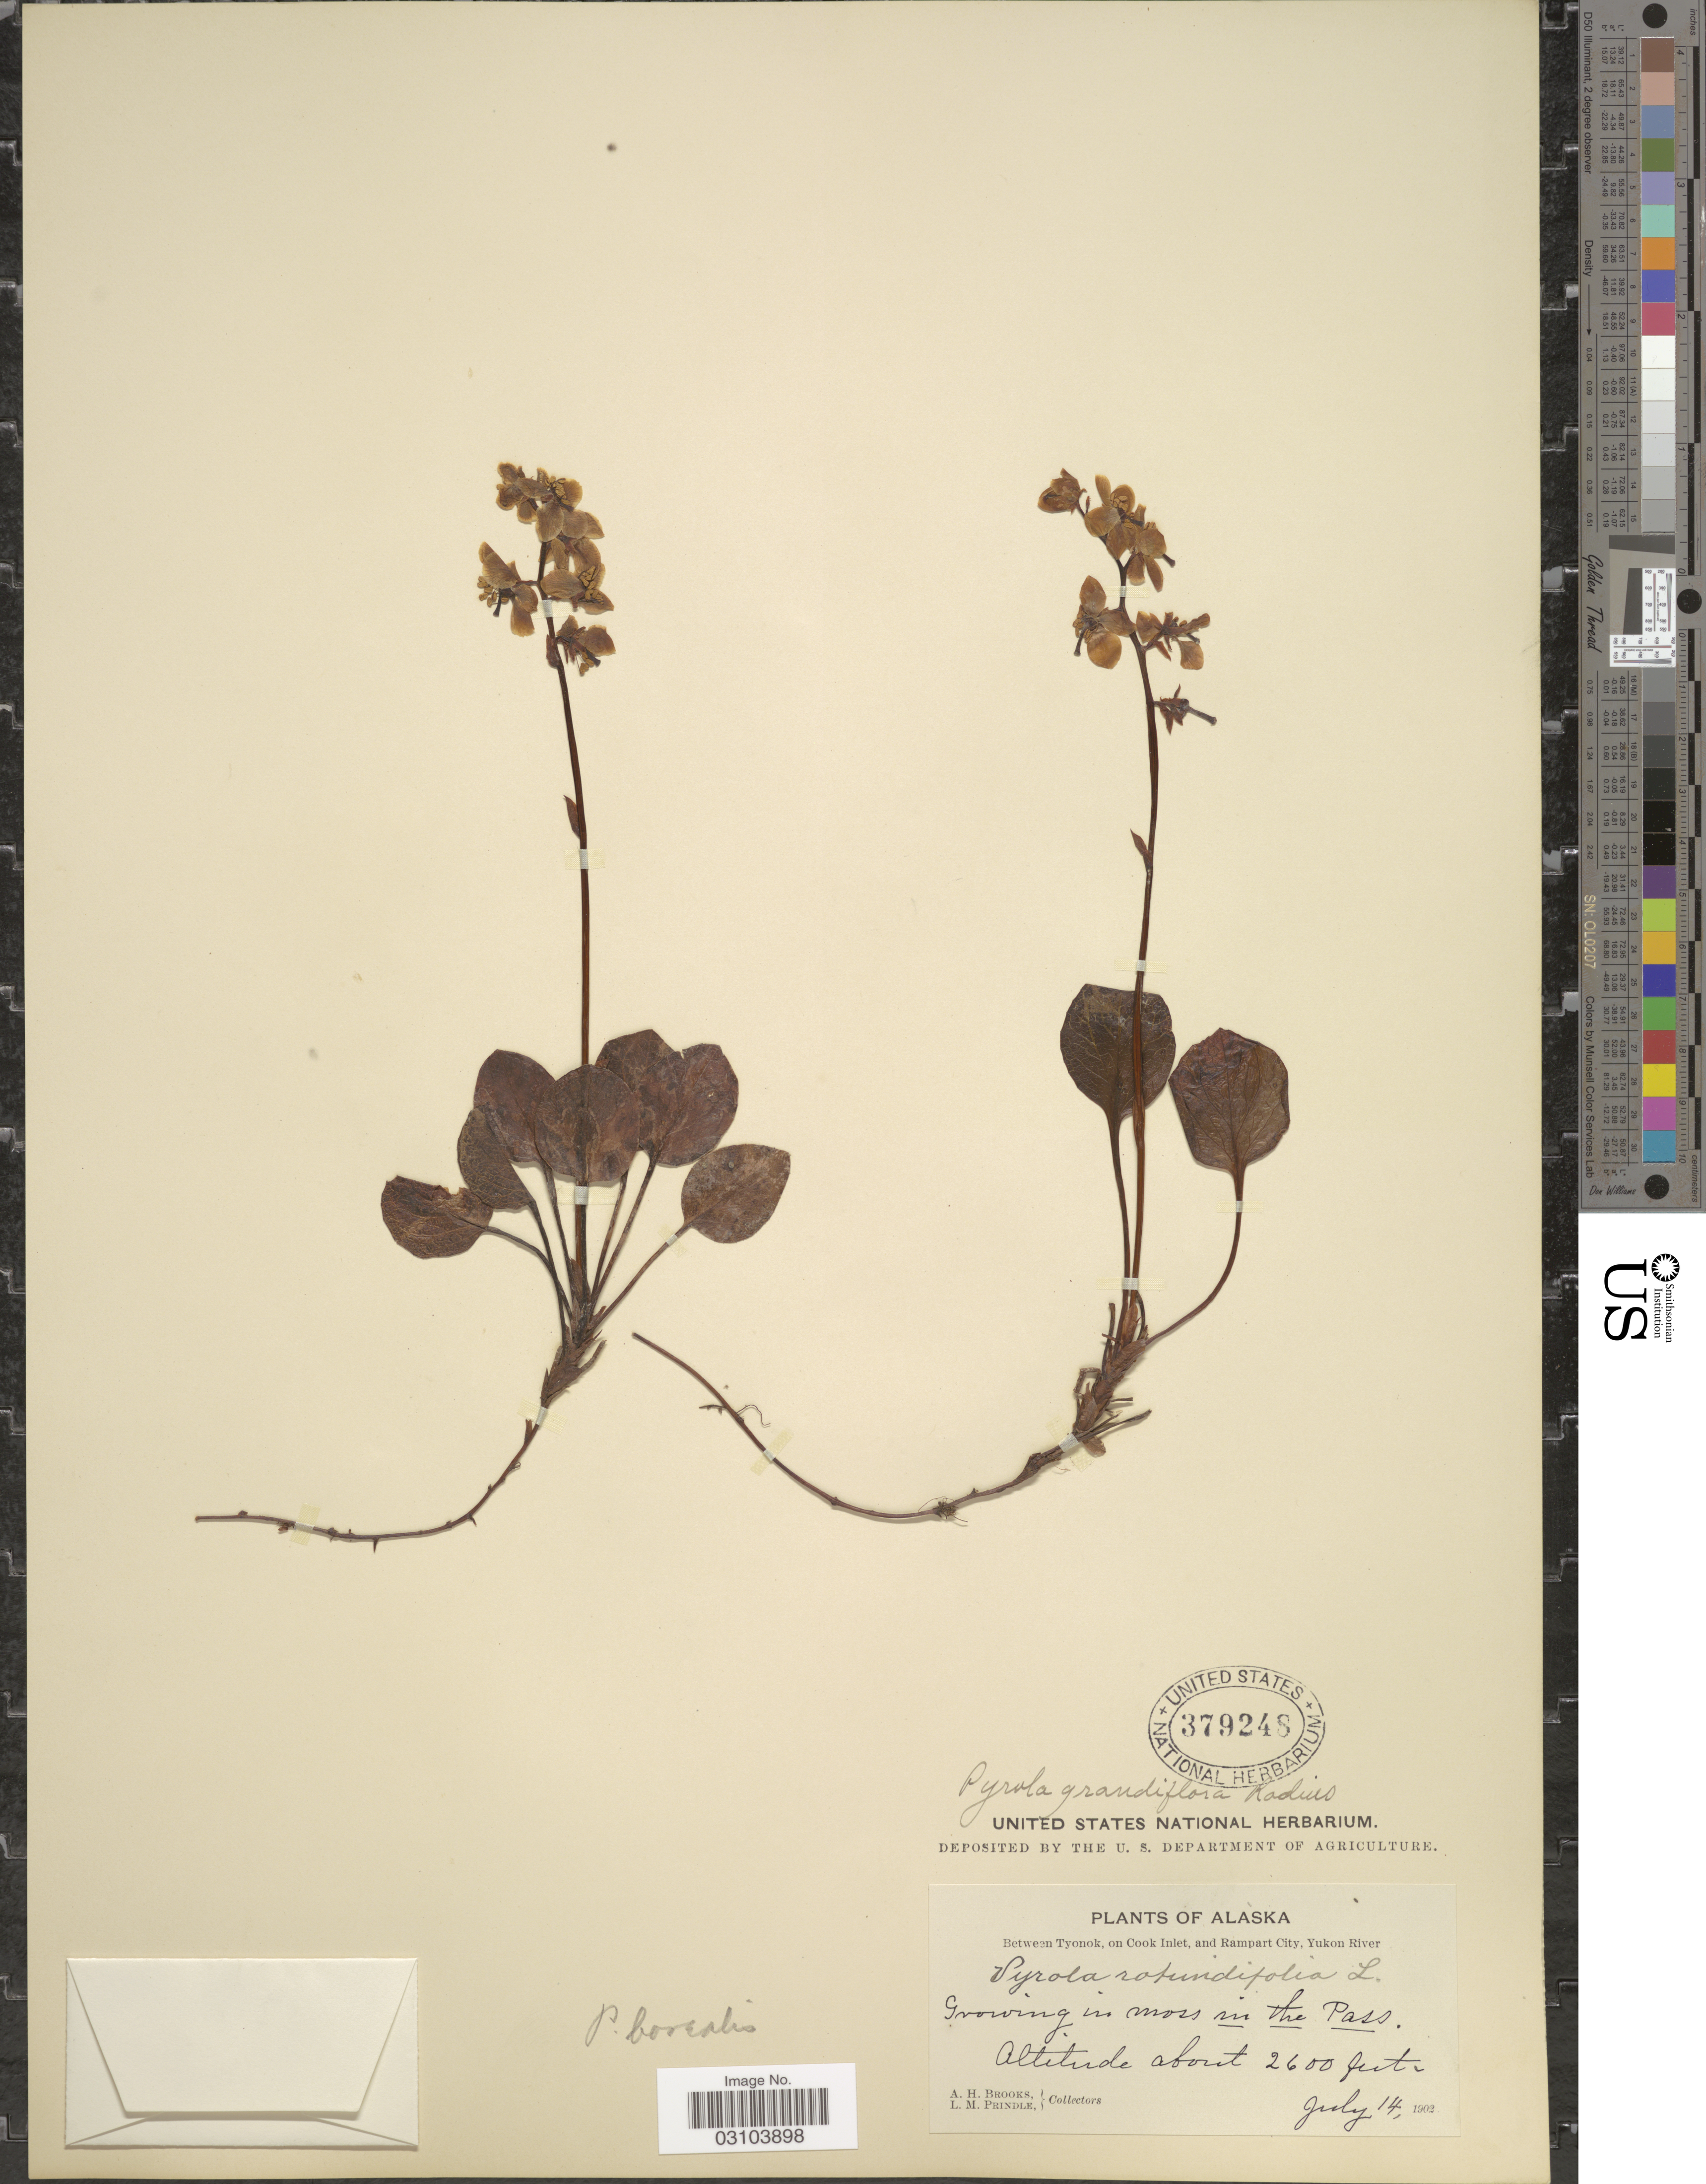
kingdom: Plantae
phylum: Tracheophyta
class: Magnoliopsida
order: Ericales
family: Ericaceae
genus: Pyrola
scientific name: Pyrola grandiflora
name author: Radius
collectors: A. Brooks & L. Prindle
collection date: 1902-07-14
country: United States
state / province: Alaska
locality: Between Tyonok, on Cook Inlet, and Rampart City, Yukon River.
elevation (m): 792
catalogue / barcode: US 379248